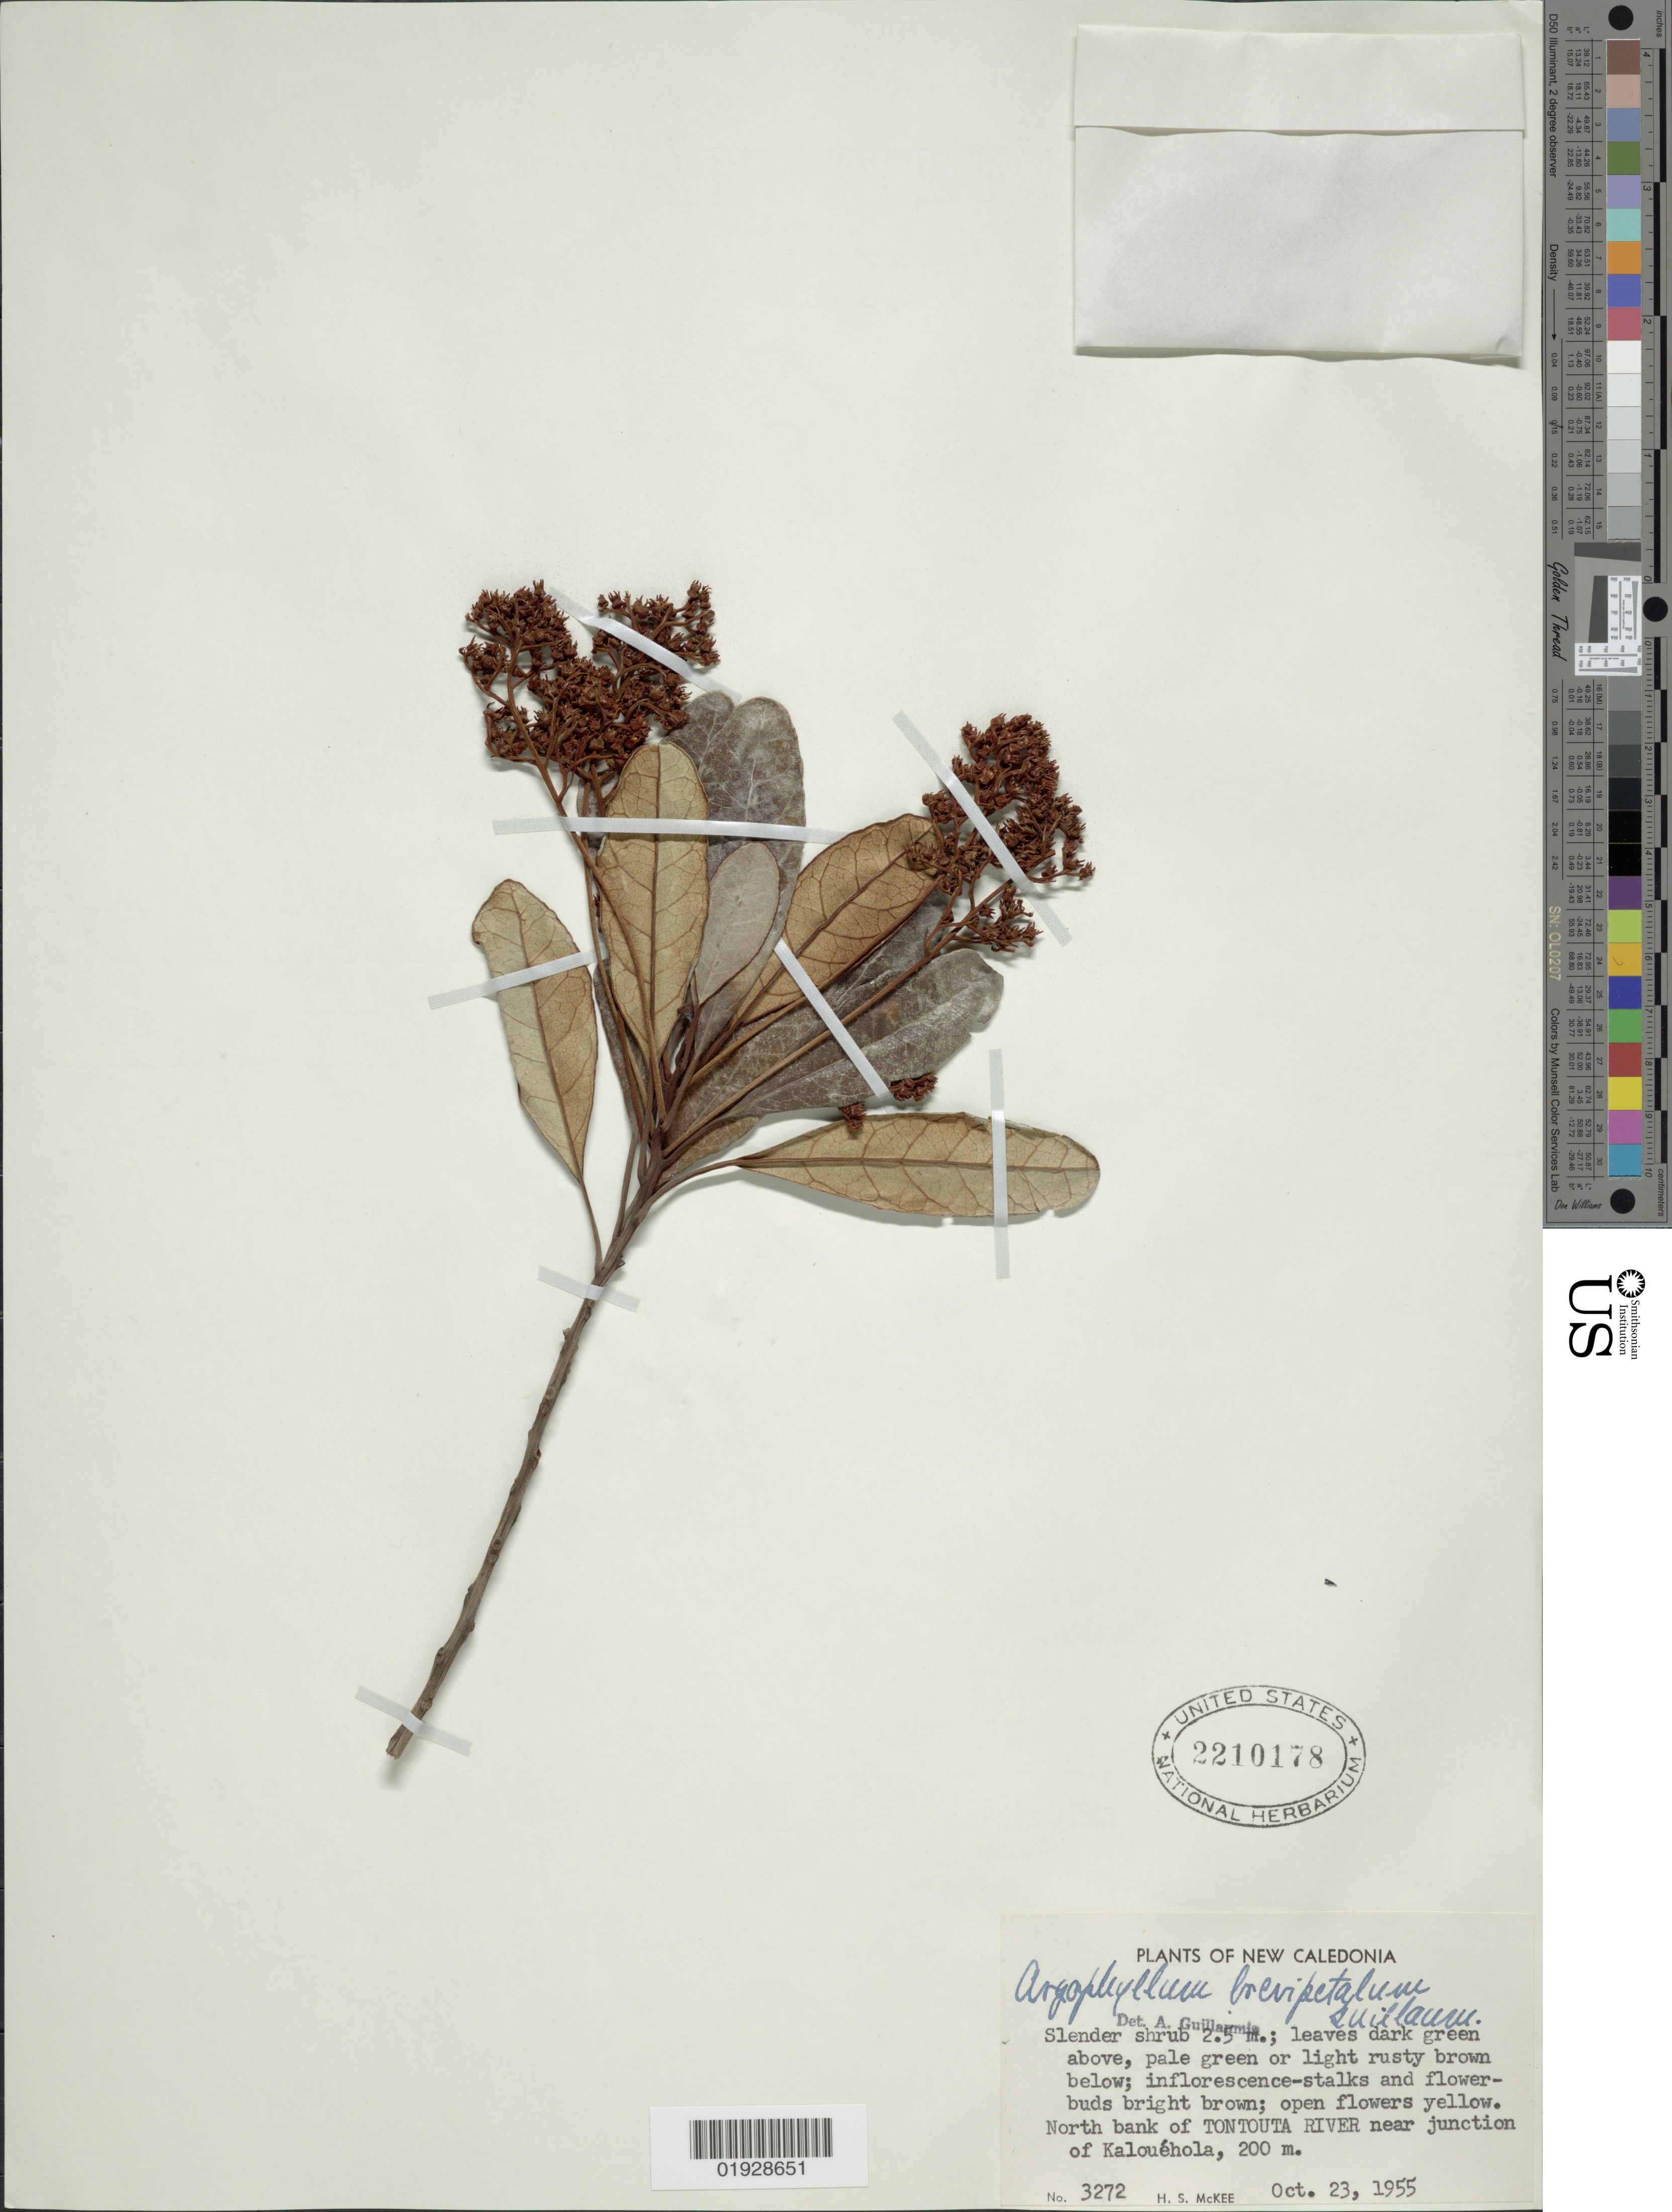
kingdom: Plantae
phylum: Tracheophyta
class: Magnoliopsida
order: Asterales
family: Argophyllaceae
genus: Argophyllum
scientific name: Argophyllum brevipetalum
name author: Guillaumin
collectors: H. S. McKee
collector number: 3272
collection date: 1955-10-23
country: New Caledonia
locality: North bank of Tontouta River near junction of Kalouéhola.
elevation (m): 200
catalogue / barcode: US 2210178